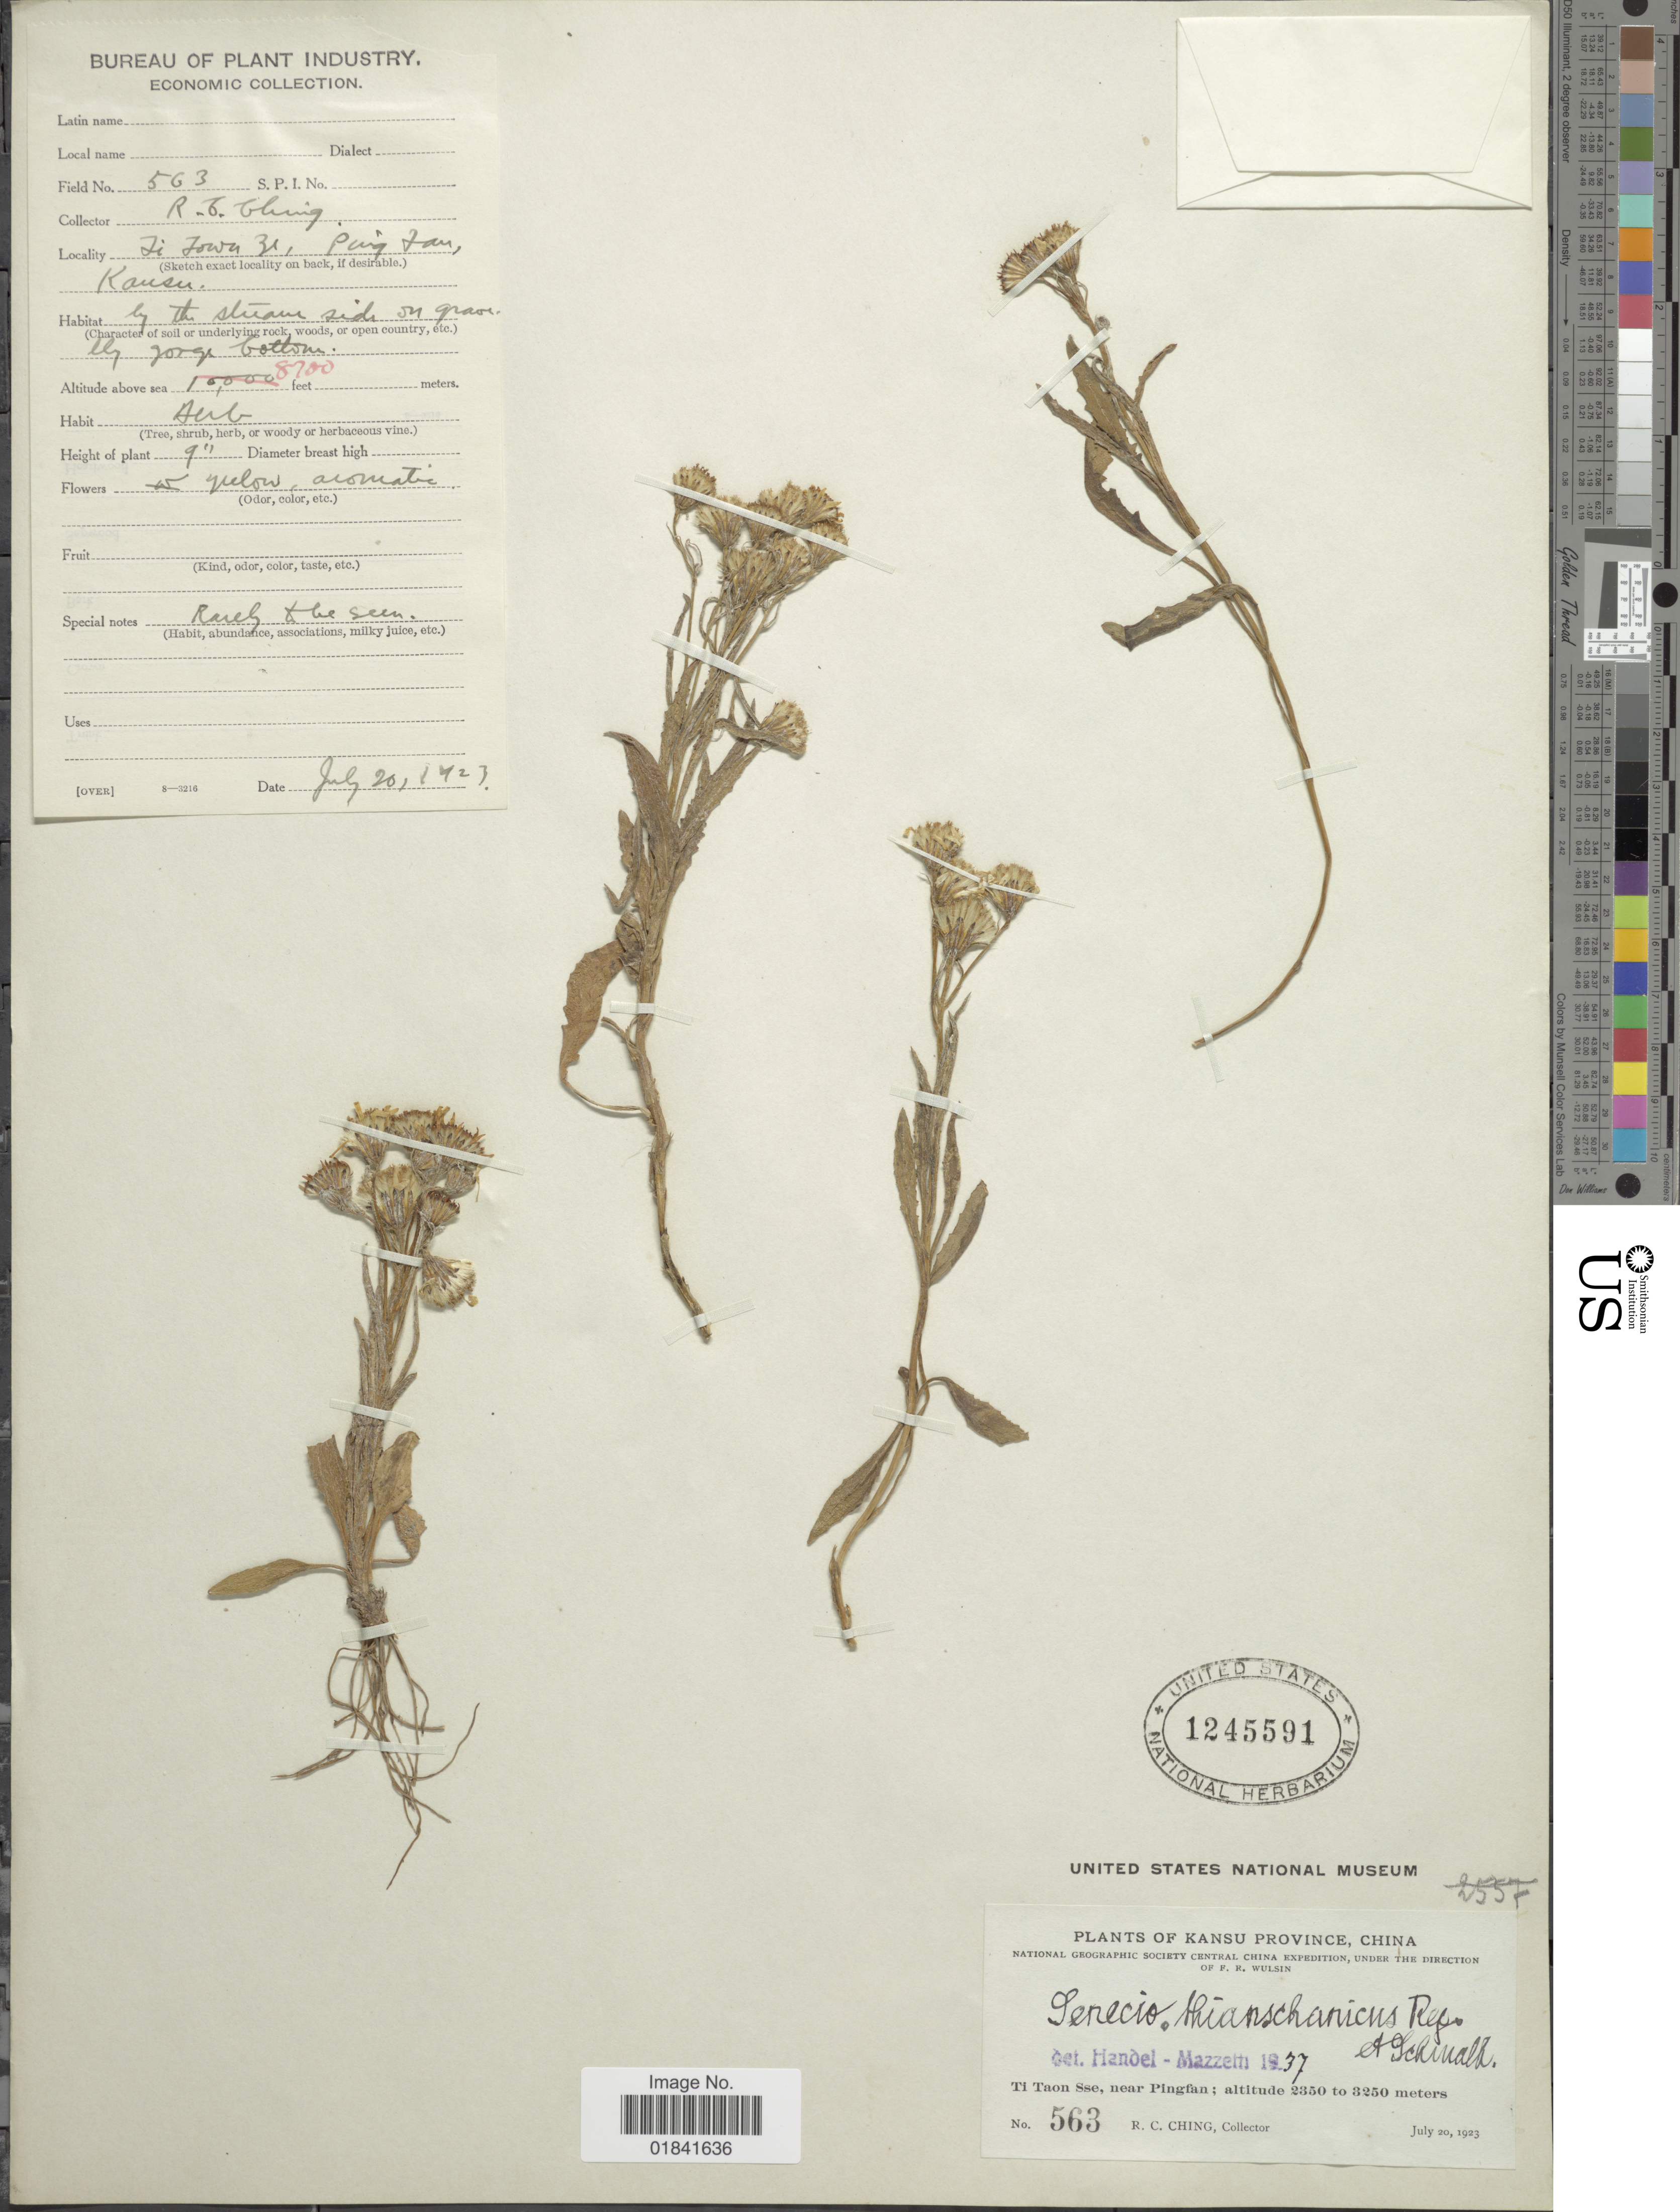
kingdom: Plantae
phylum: Tracheophyta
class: Magnoliopsida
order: Asterales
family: Asteraceae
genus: Senecio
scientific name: Senecio thianschanicus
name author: Regel & Schmalh.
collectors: R. C. Ching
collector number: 563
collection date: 1923-07-20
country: China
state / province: Gansu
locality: Kansu Province, Ti Taon Sse, near Pingfan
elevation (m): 2350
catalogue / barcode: US 1245591